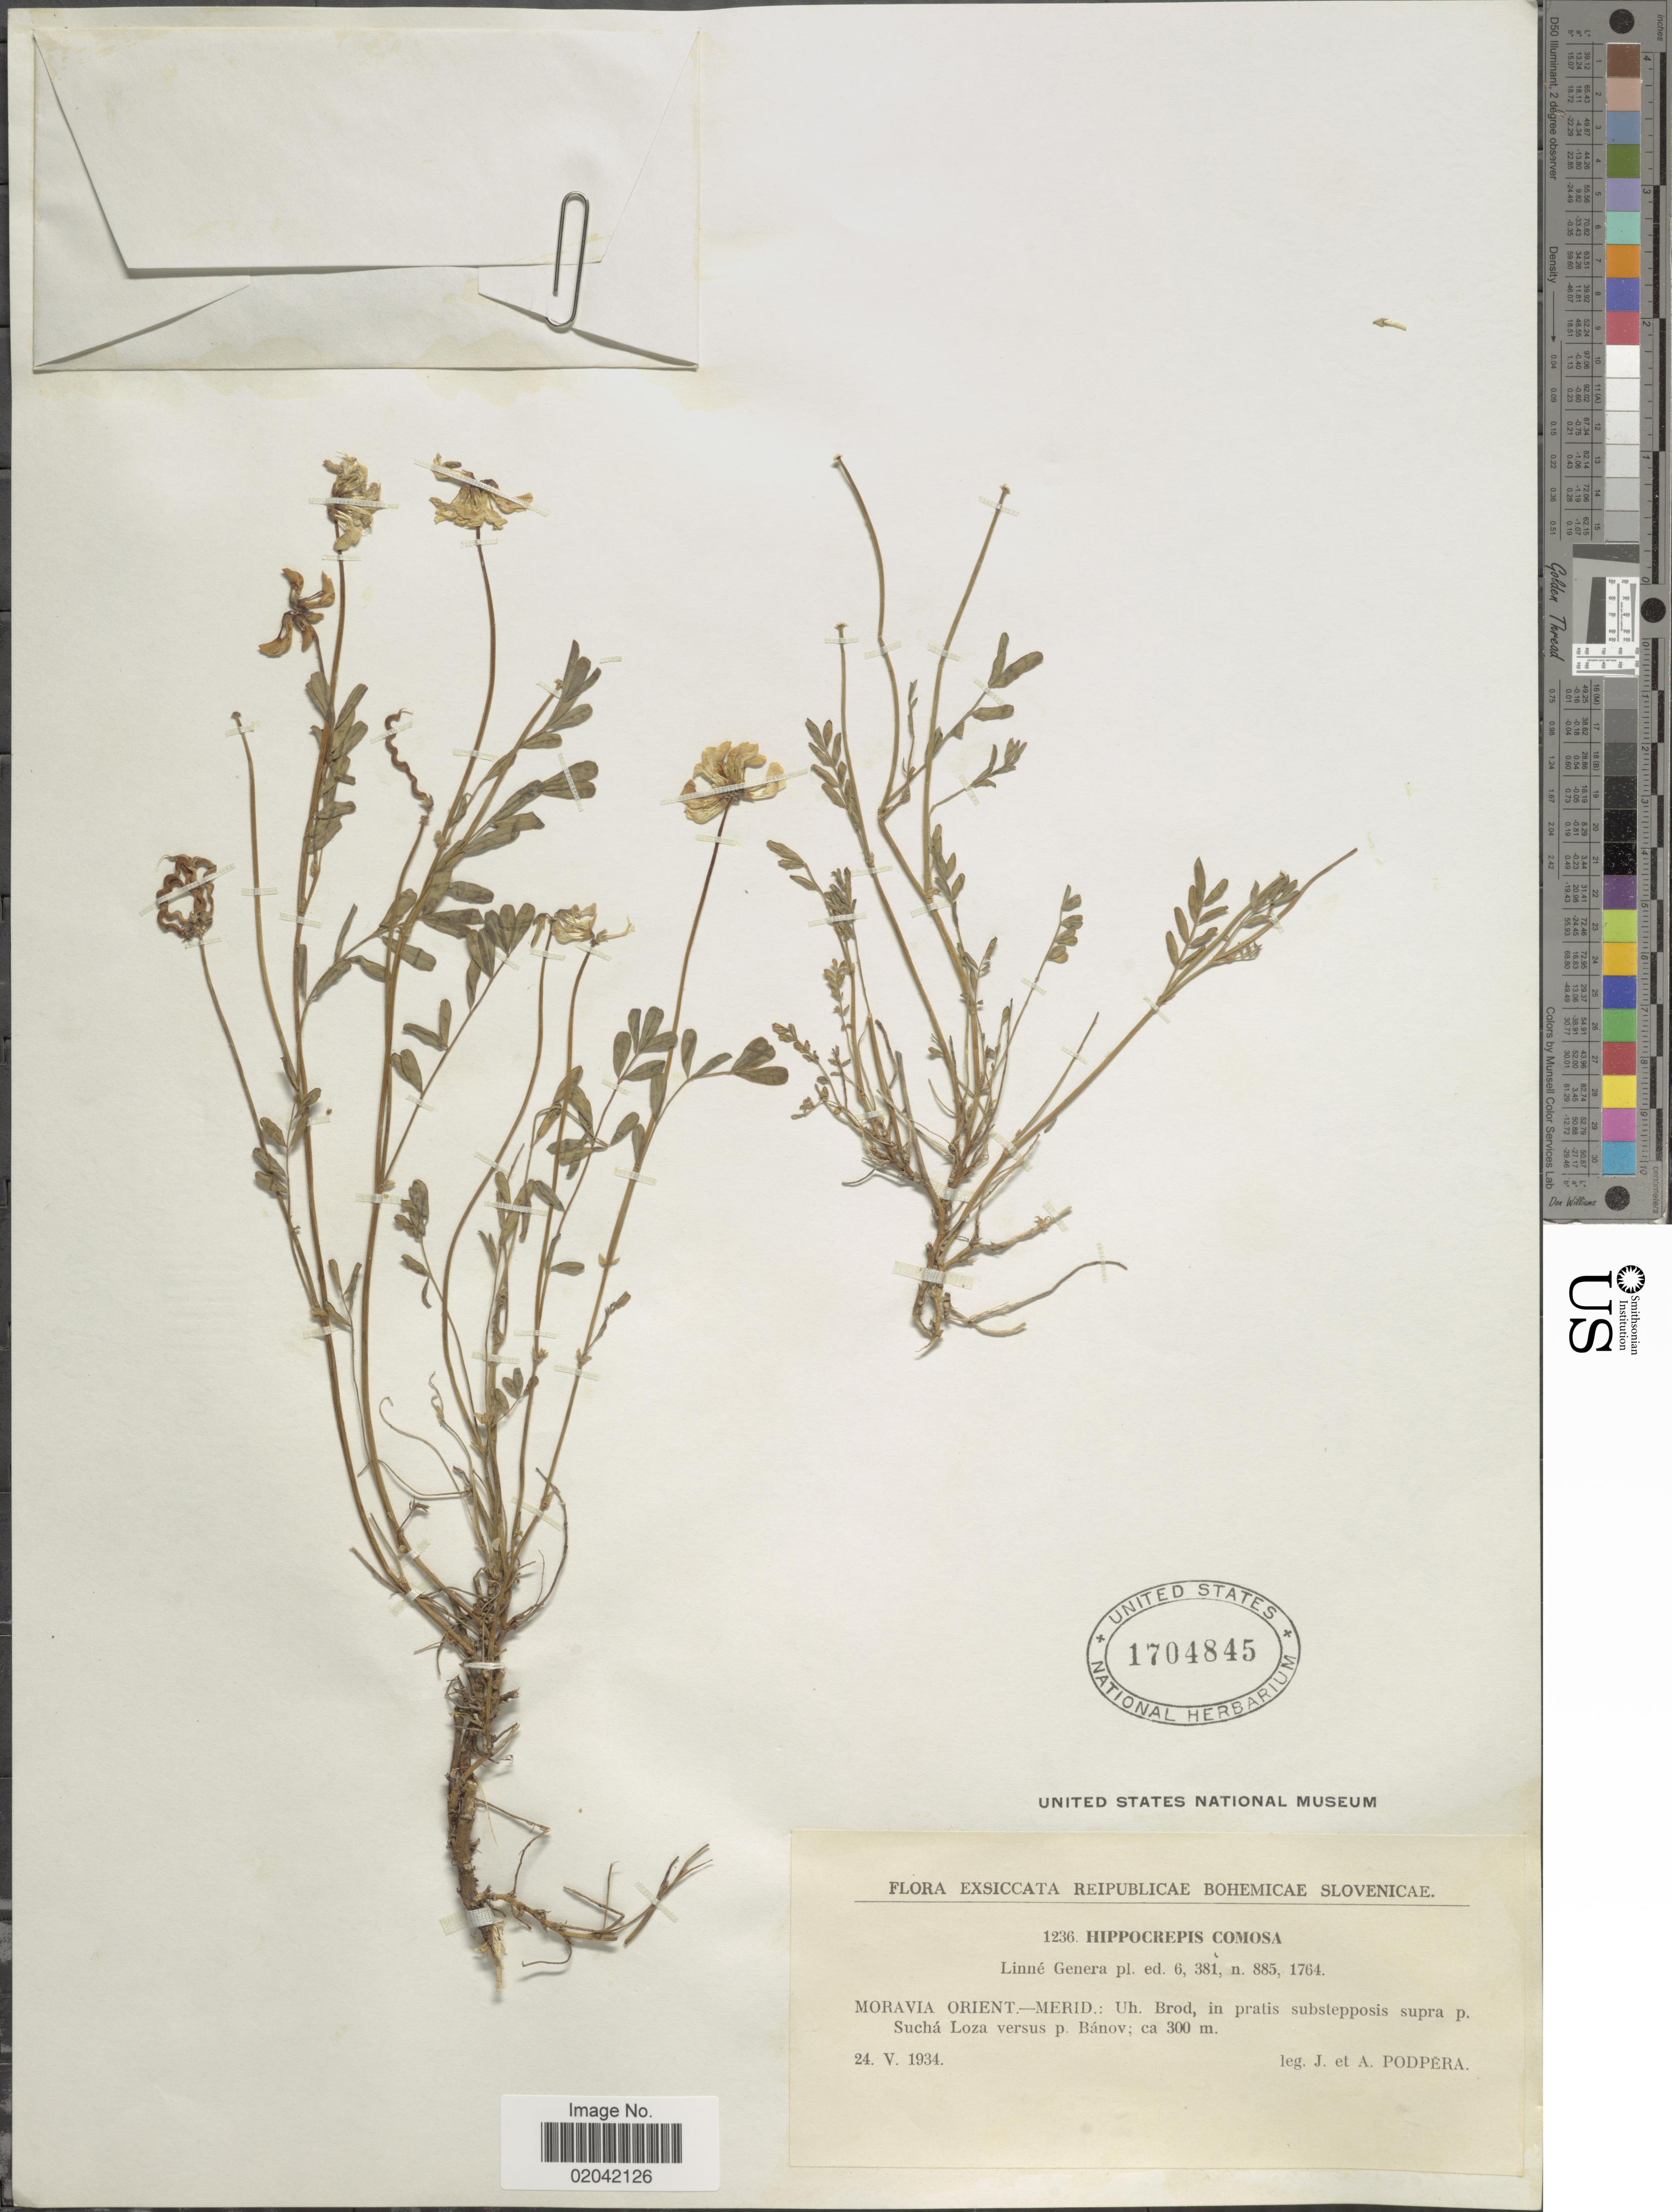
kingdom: Plantae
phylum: Tracheophyta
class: Magnoliopsida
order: Fabales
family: Fabaceae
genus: Hippocrepis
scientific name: Hippocrepis comosa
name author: L.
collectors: J. Podpera & A. Podpera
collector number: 1236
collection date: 1934-05-24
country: Slovakia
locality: Reipublicae Bohemicae Slovenicae. Moravia Orient: - Merid.: Uh. Brod, in pratis substepposis supra p. Suchs Loza versus p Banov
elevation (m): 300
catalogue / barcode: US 1704845